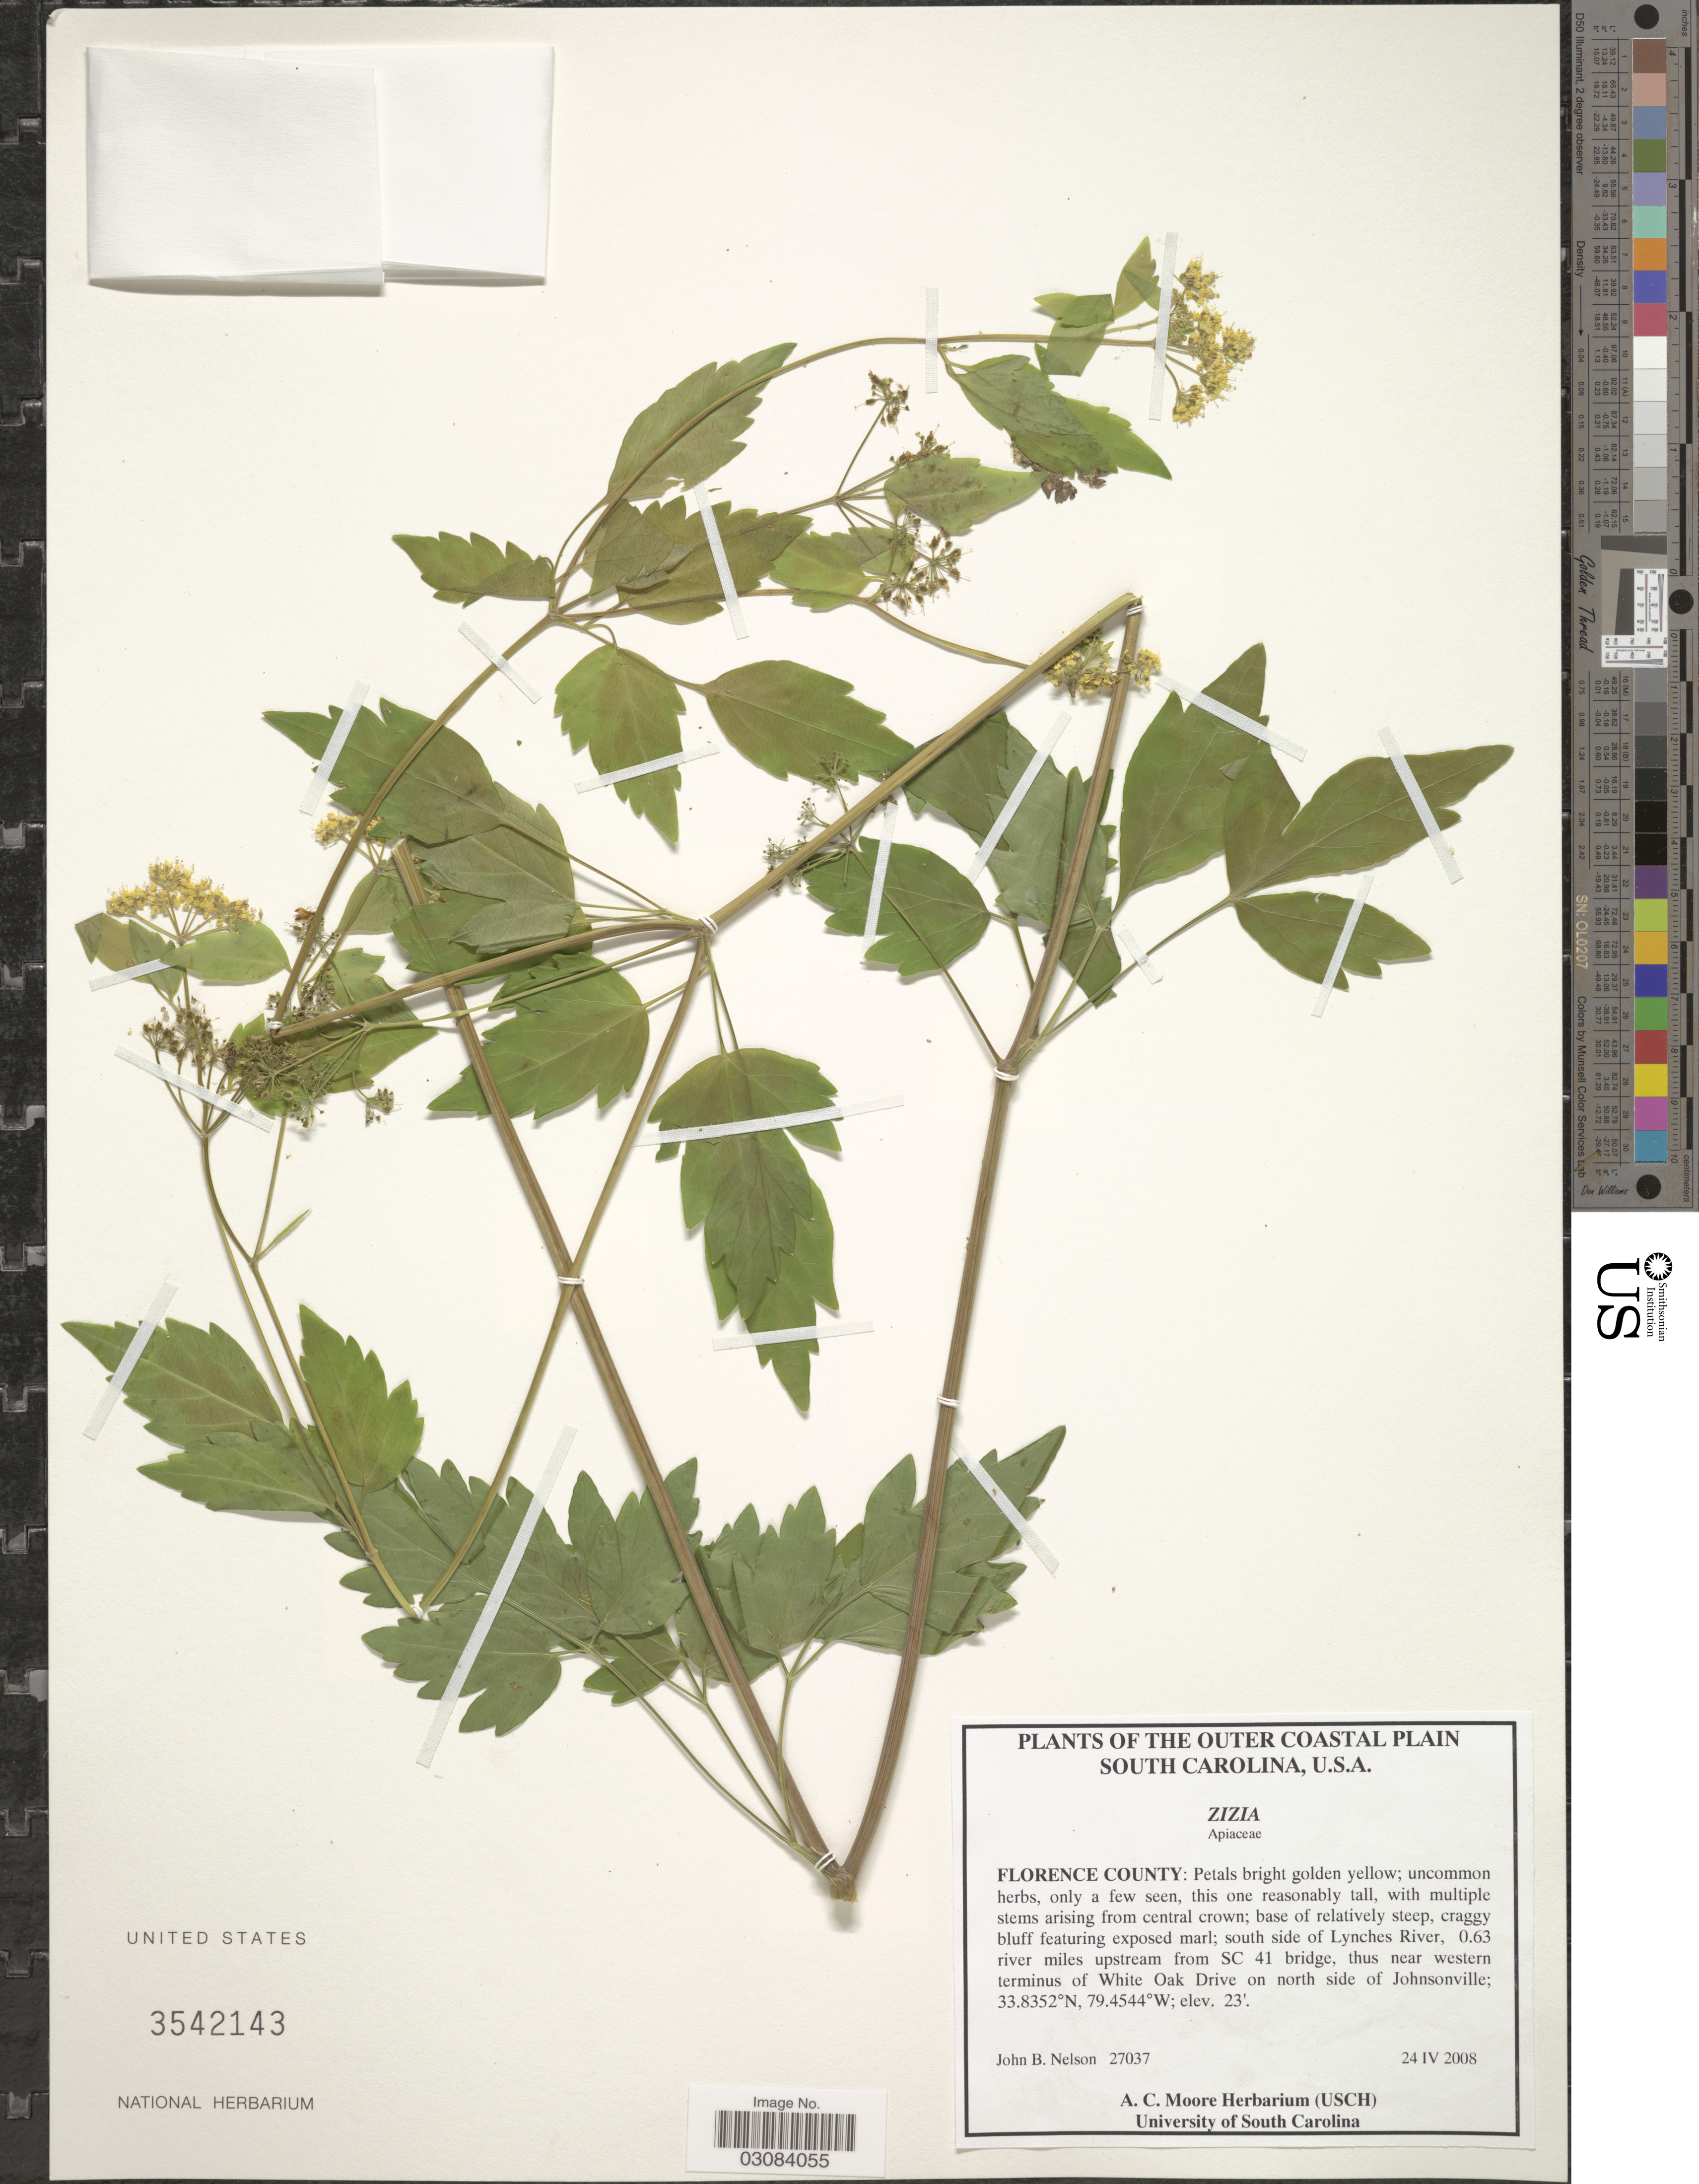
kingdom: Plantae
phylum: Tracheophyta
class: Magnoliopsida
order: Apiales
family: Apiaceae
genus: Zizia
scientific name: Zizia sp.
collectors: J. B. Nelson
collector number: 27037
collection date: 2008-04-24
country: United States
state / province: South Carolina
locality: Outer Coastal Plain. Florence County: south side of Lynches River, 0.63 river miles upstream from SC 41 bridge, thus near western terminus of White Oak Drive on north side of Johnsonville.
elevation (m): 7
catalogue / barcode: US 3542143